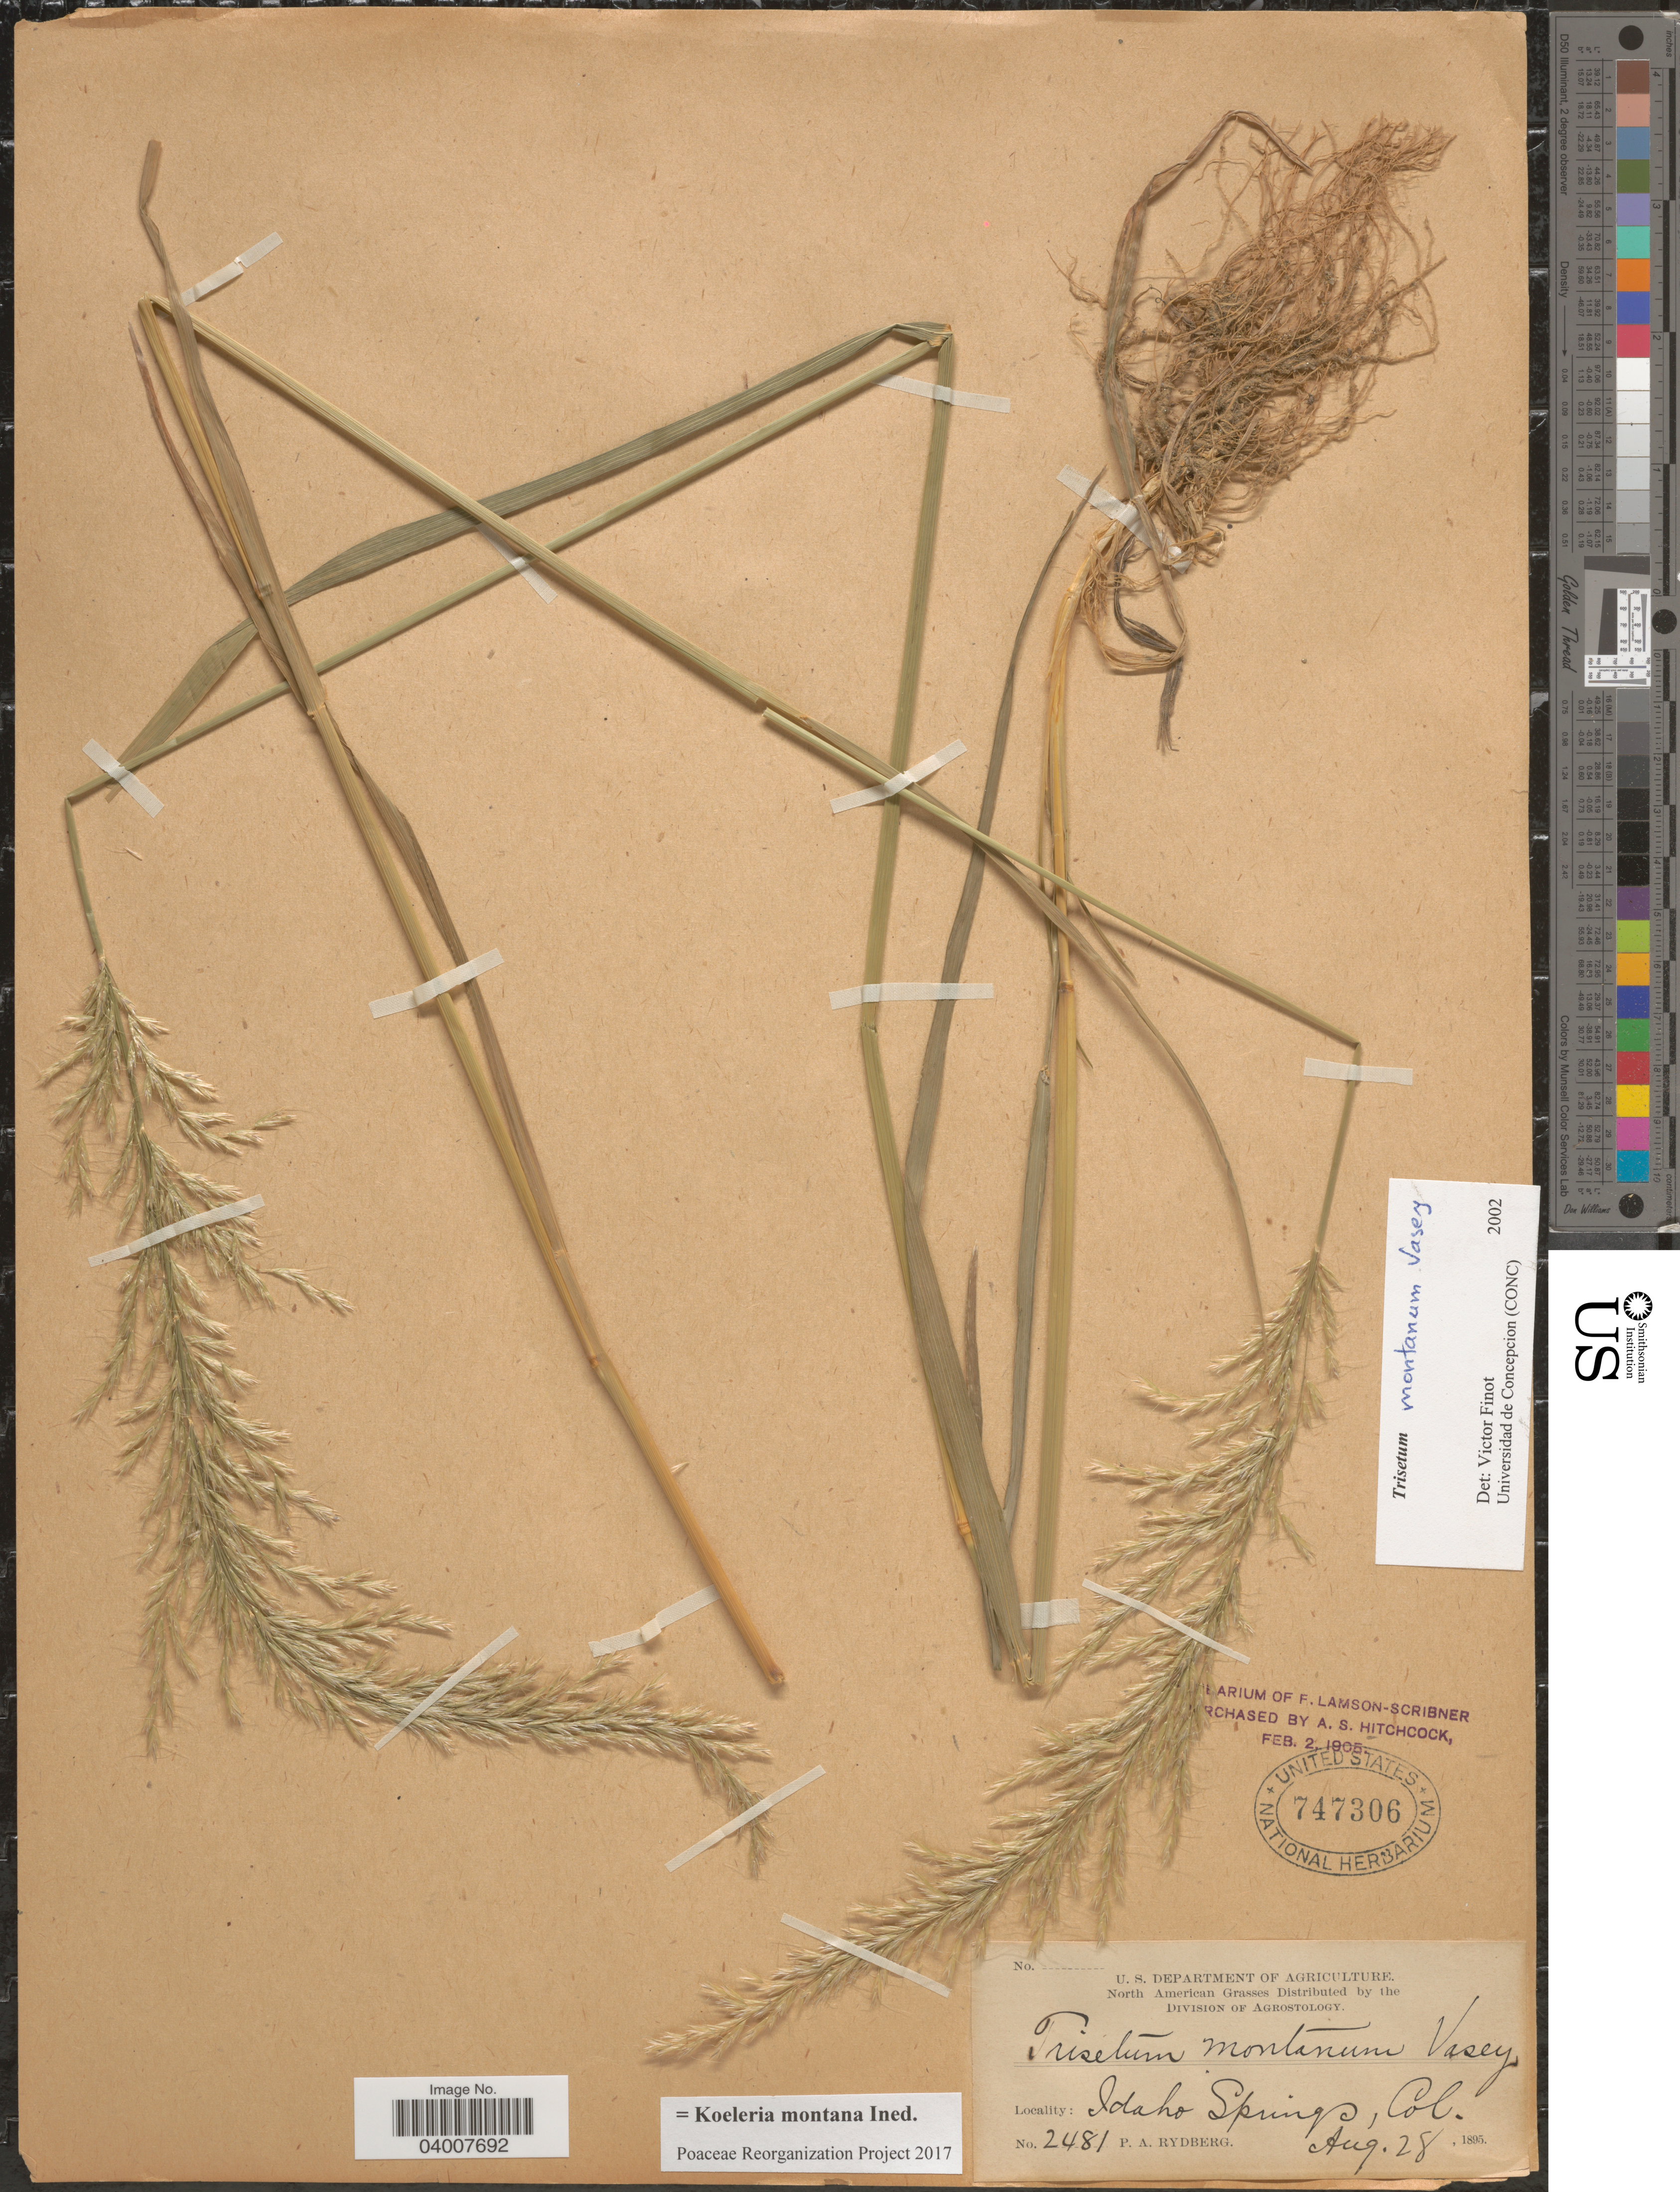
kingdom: Plantae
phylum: Tracheophyta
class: Liliopsida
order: Poales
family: Poaceae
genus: Koeleria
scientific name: Koeleria montana ined.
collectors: P. A. Rydberg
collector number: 2481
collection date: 1895-08-28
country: United States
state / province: Colorado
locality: Idaho Springs.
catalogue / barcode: US 747306